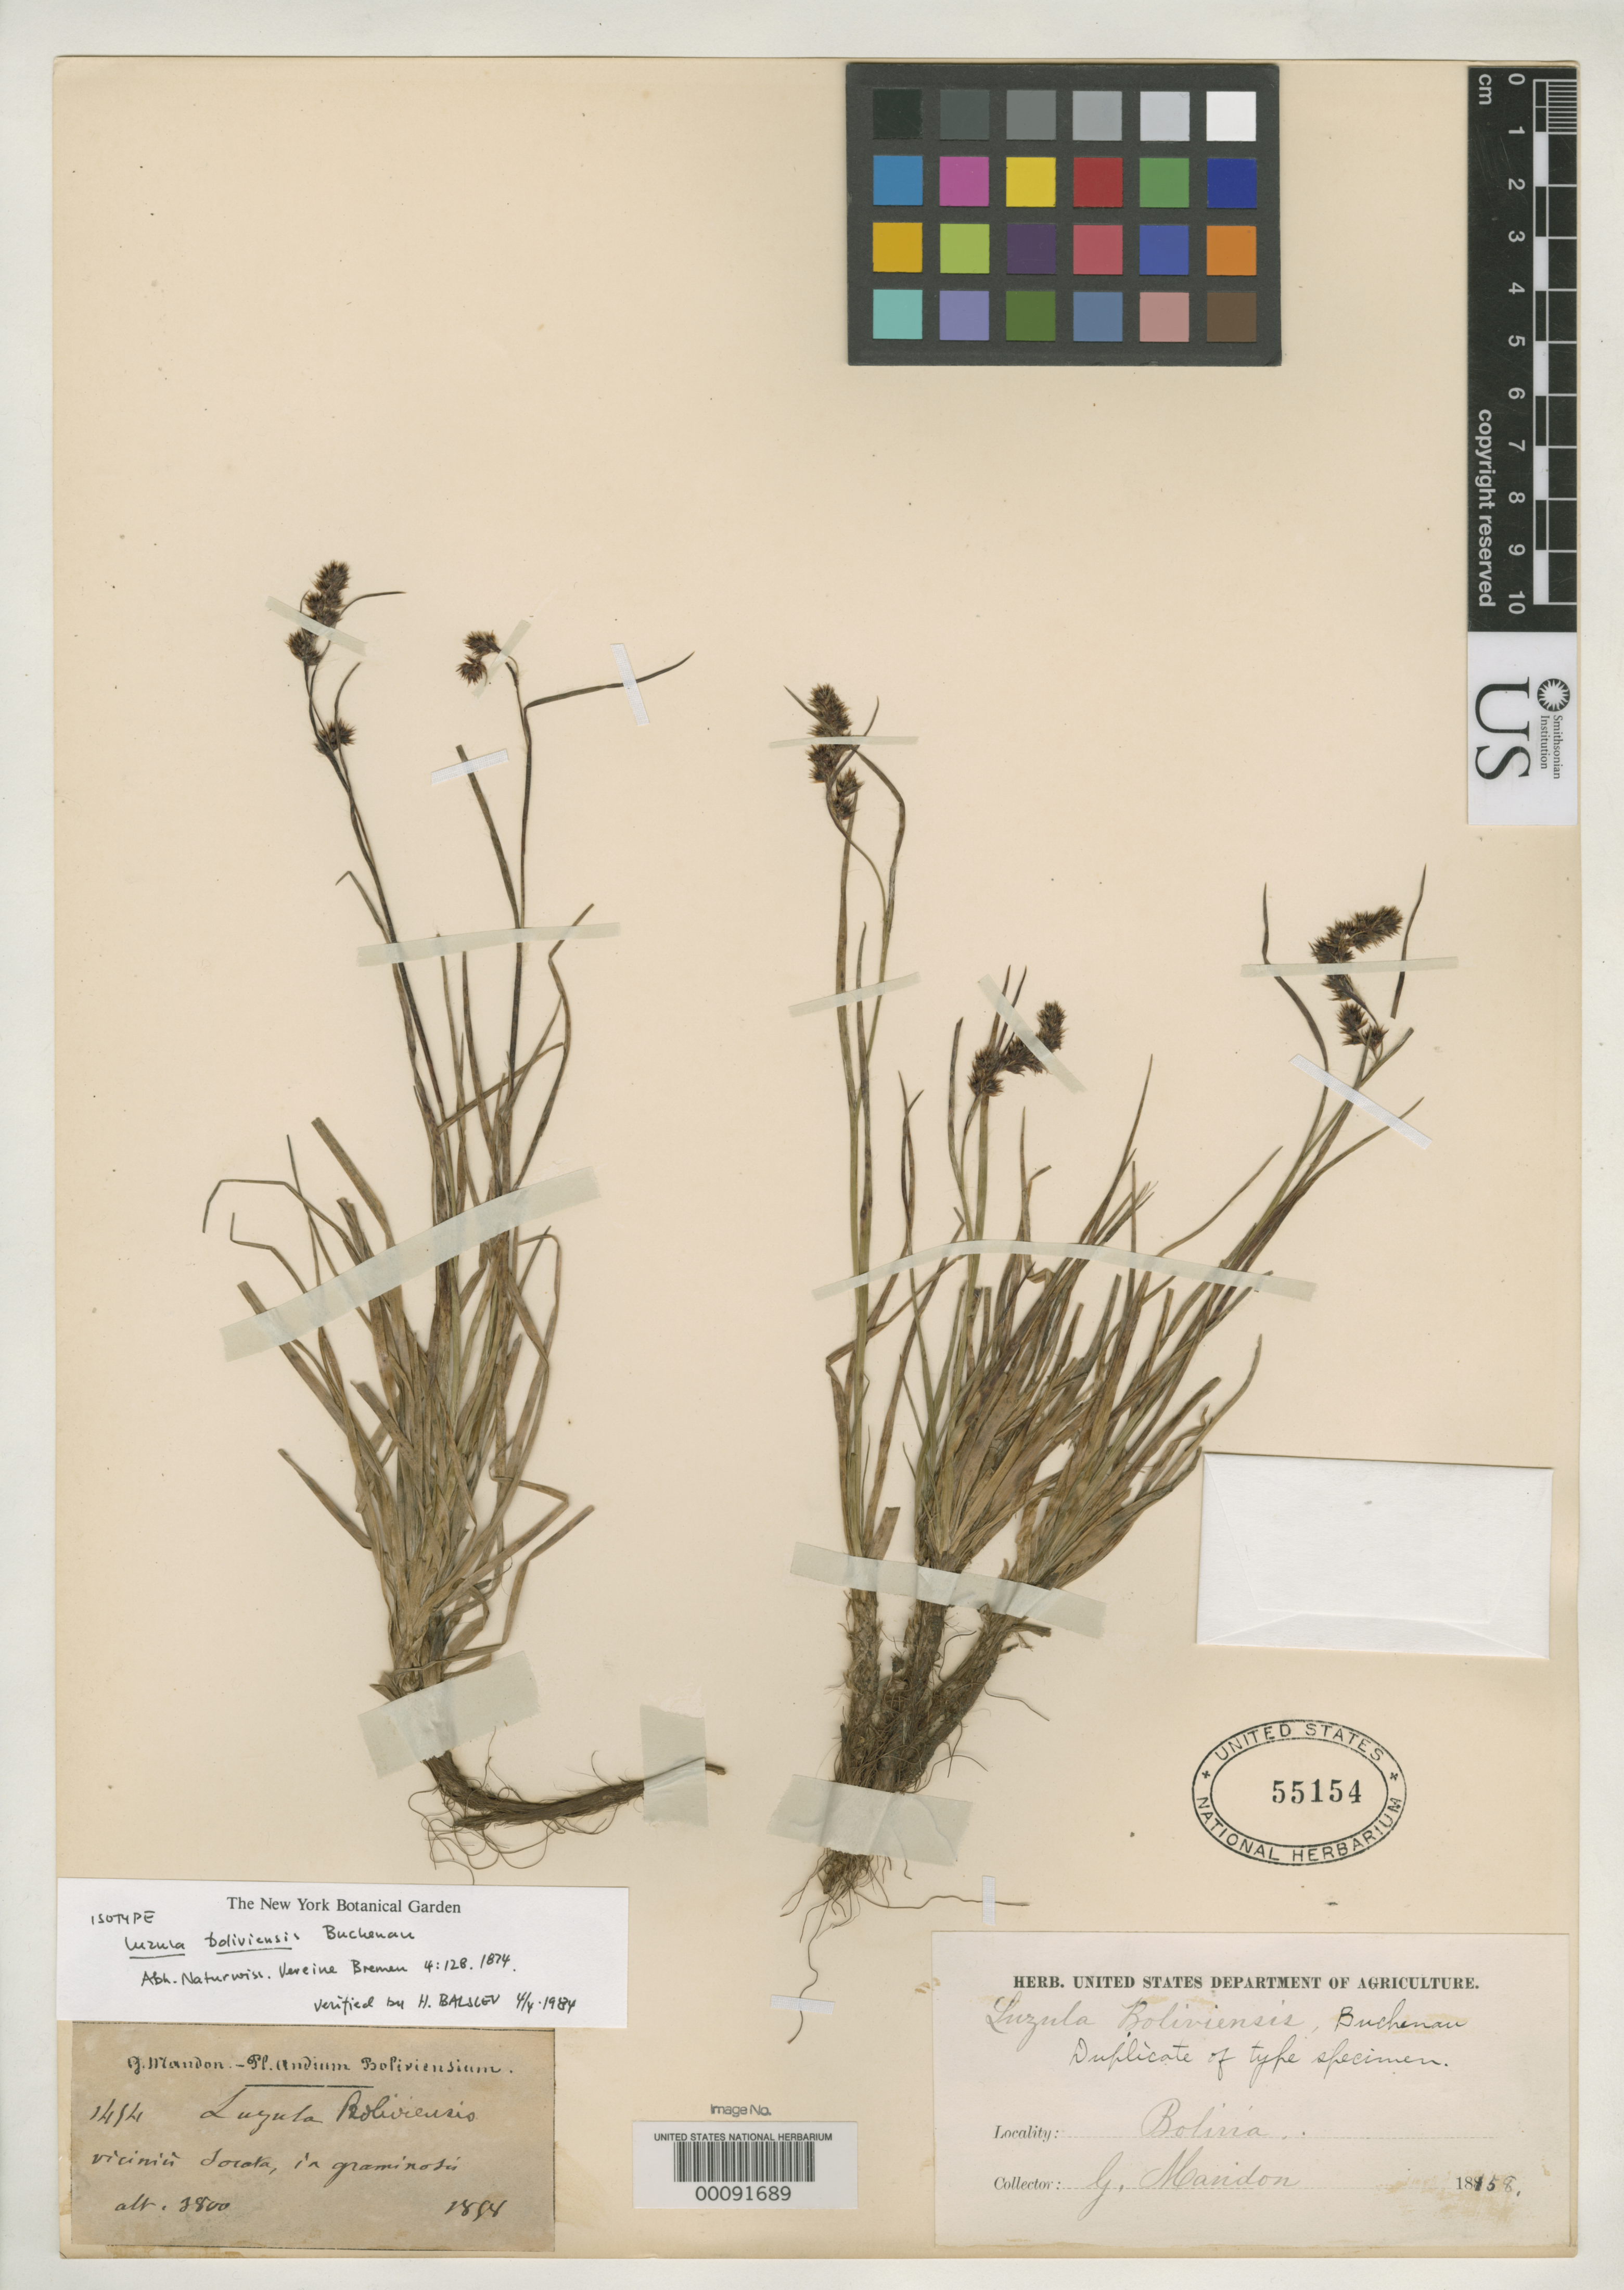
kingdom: Plantae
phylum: Tracheophyta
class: Liliopsida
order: Poales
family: Juncaceae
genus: Luzula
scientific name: Luzula boliviensis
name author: Buchenau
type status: Isotype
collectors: G. Mandon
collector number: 1454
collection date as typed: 1858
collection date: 1858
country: Bolivia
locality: Vic. Sorata in Graminosis.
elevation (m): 3800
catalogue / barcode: US 55154